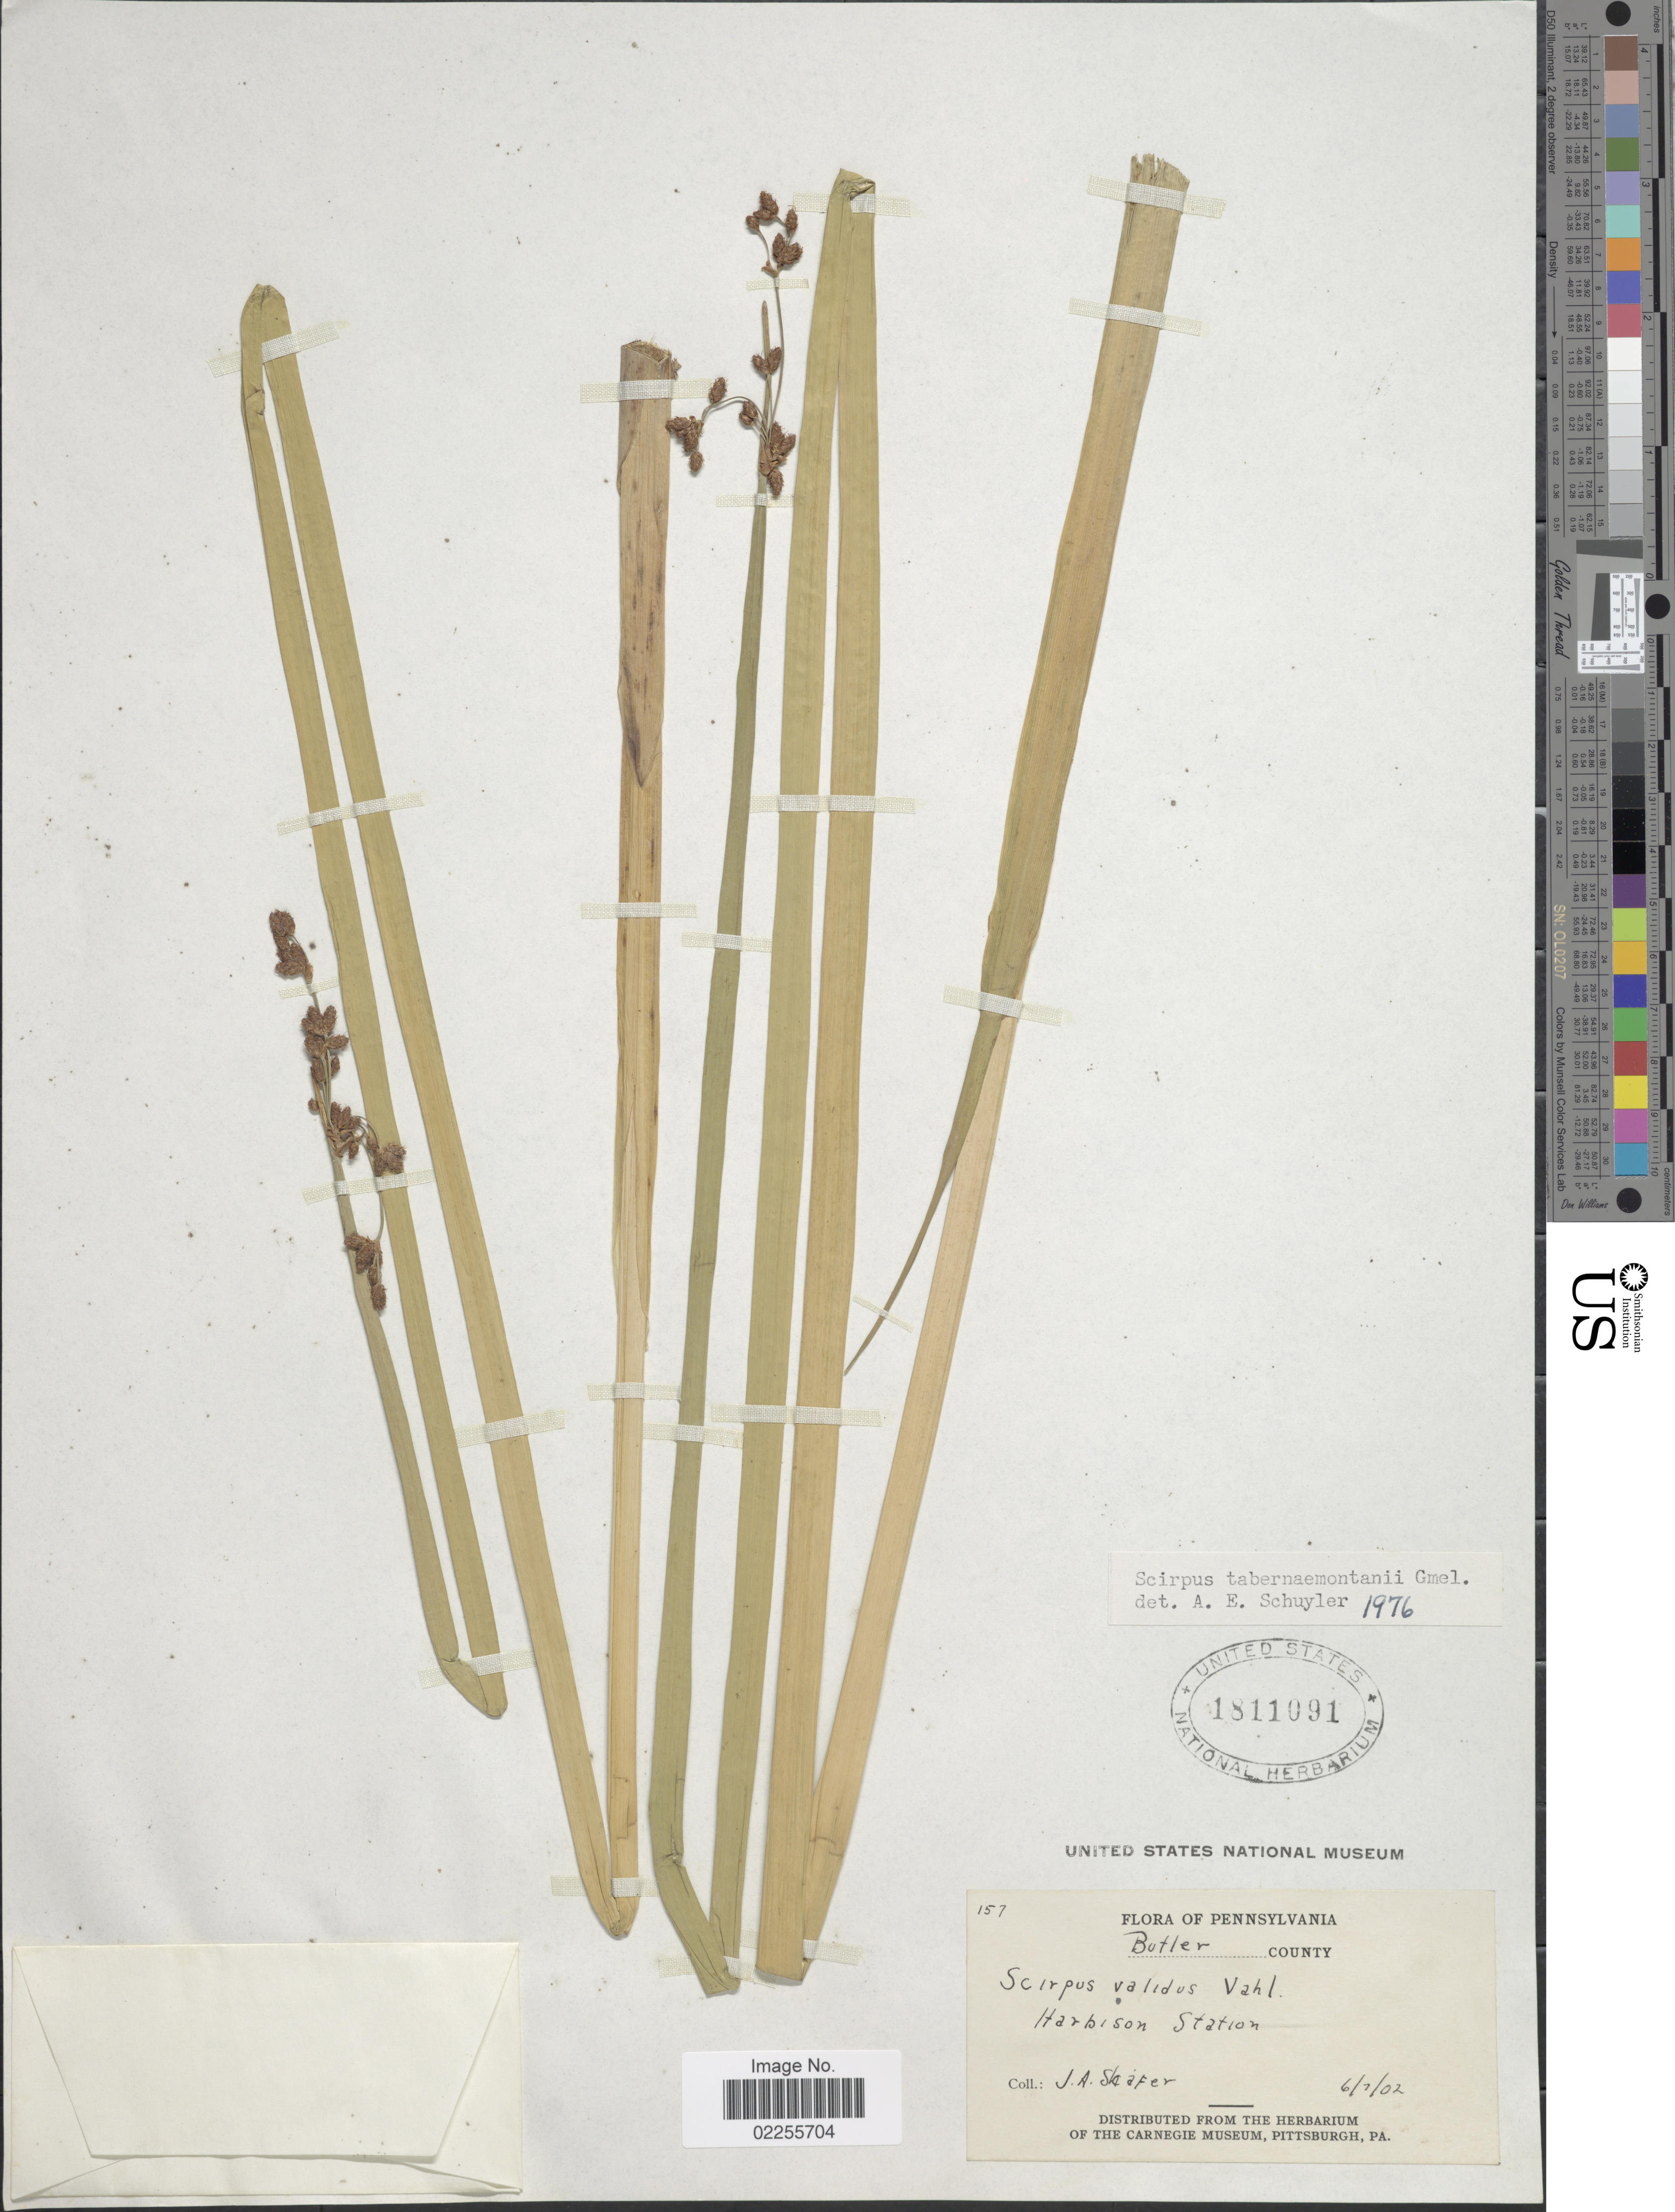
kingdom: Plantae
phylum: Tracheophyta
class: Liliopsida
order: Poales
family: Cyperaceae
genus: Schoenoplectus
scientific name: Schoenoplectus tabernaemontani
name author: (C.C. Gmel.) Palla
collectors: J. A. Shafer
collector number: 157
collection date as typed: Transcribed d/m/y: 7/6/2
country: United States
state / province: Pennsylvania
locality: Butler County, Harbison Station.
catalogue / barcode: US 1811091